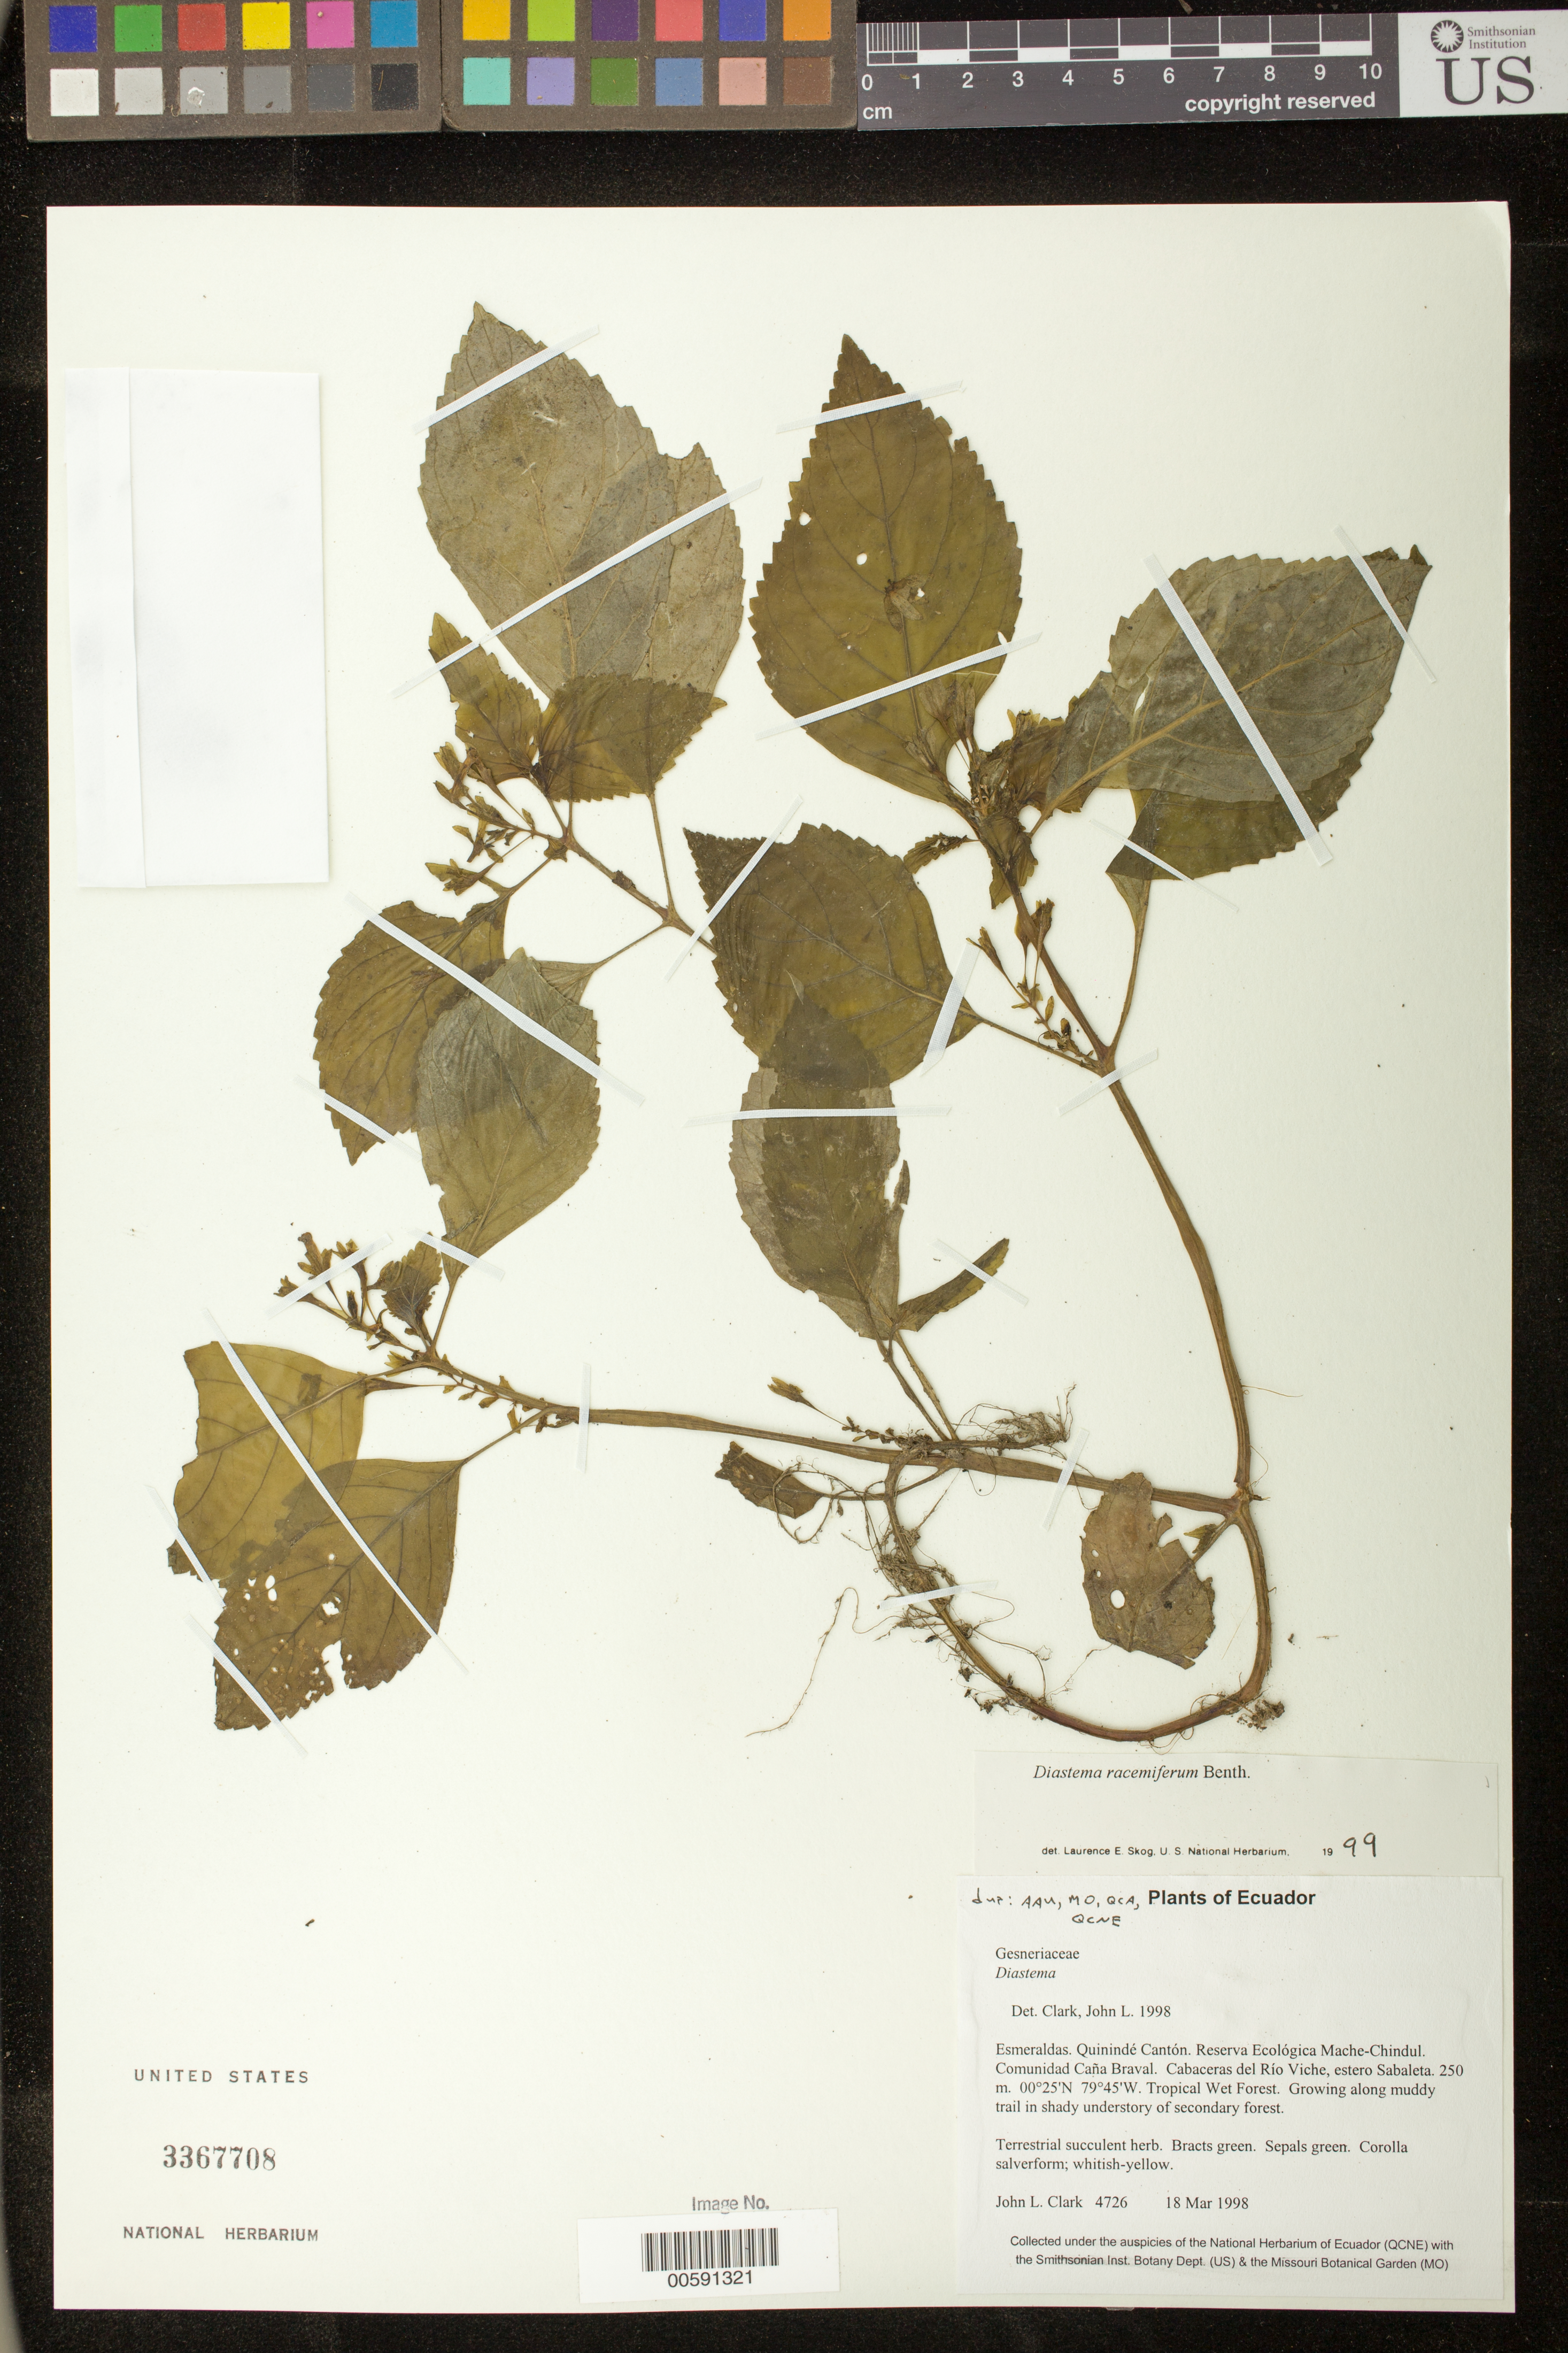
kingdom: Plantae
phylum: Tracheophyta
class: Magnoliopsida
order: Lamiales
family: Gesneriaceae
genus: Diastema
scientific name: Diastema racemiferum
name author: Benth.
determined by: Skog, Laurence E.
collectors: J. L. Clark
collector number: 4726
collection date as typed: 18 Mar 1998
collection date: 1998-03-18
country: Ecuador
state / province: Esmeraldas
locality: Quinindé Cantón. Reserva Ecológica Mache-Chindul. Comunidad Caña Braval. Cabaceras del Río Viche, estero Sabaleta.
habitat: Tropical Wet Forest. Growing along muddy trail in shady understory of secondary forest.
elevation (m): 250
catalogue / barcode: US 3367708